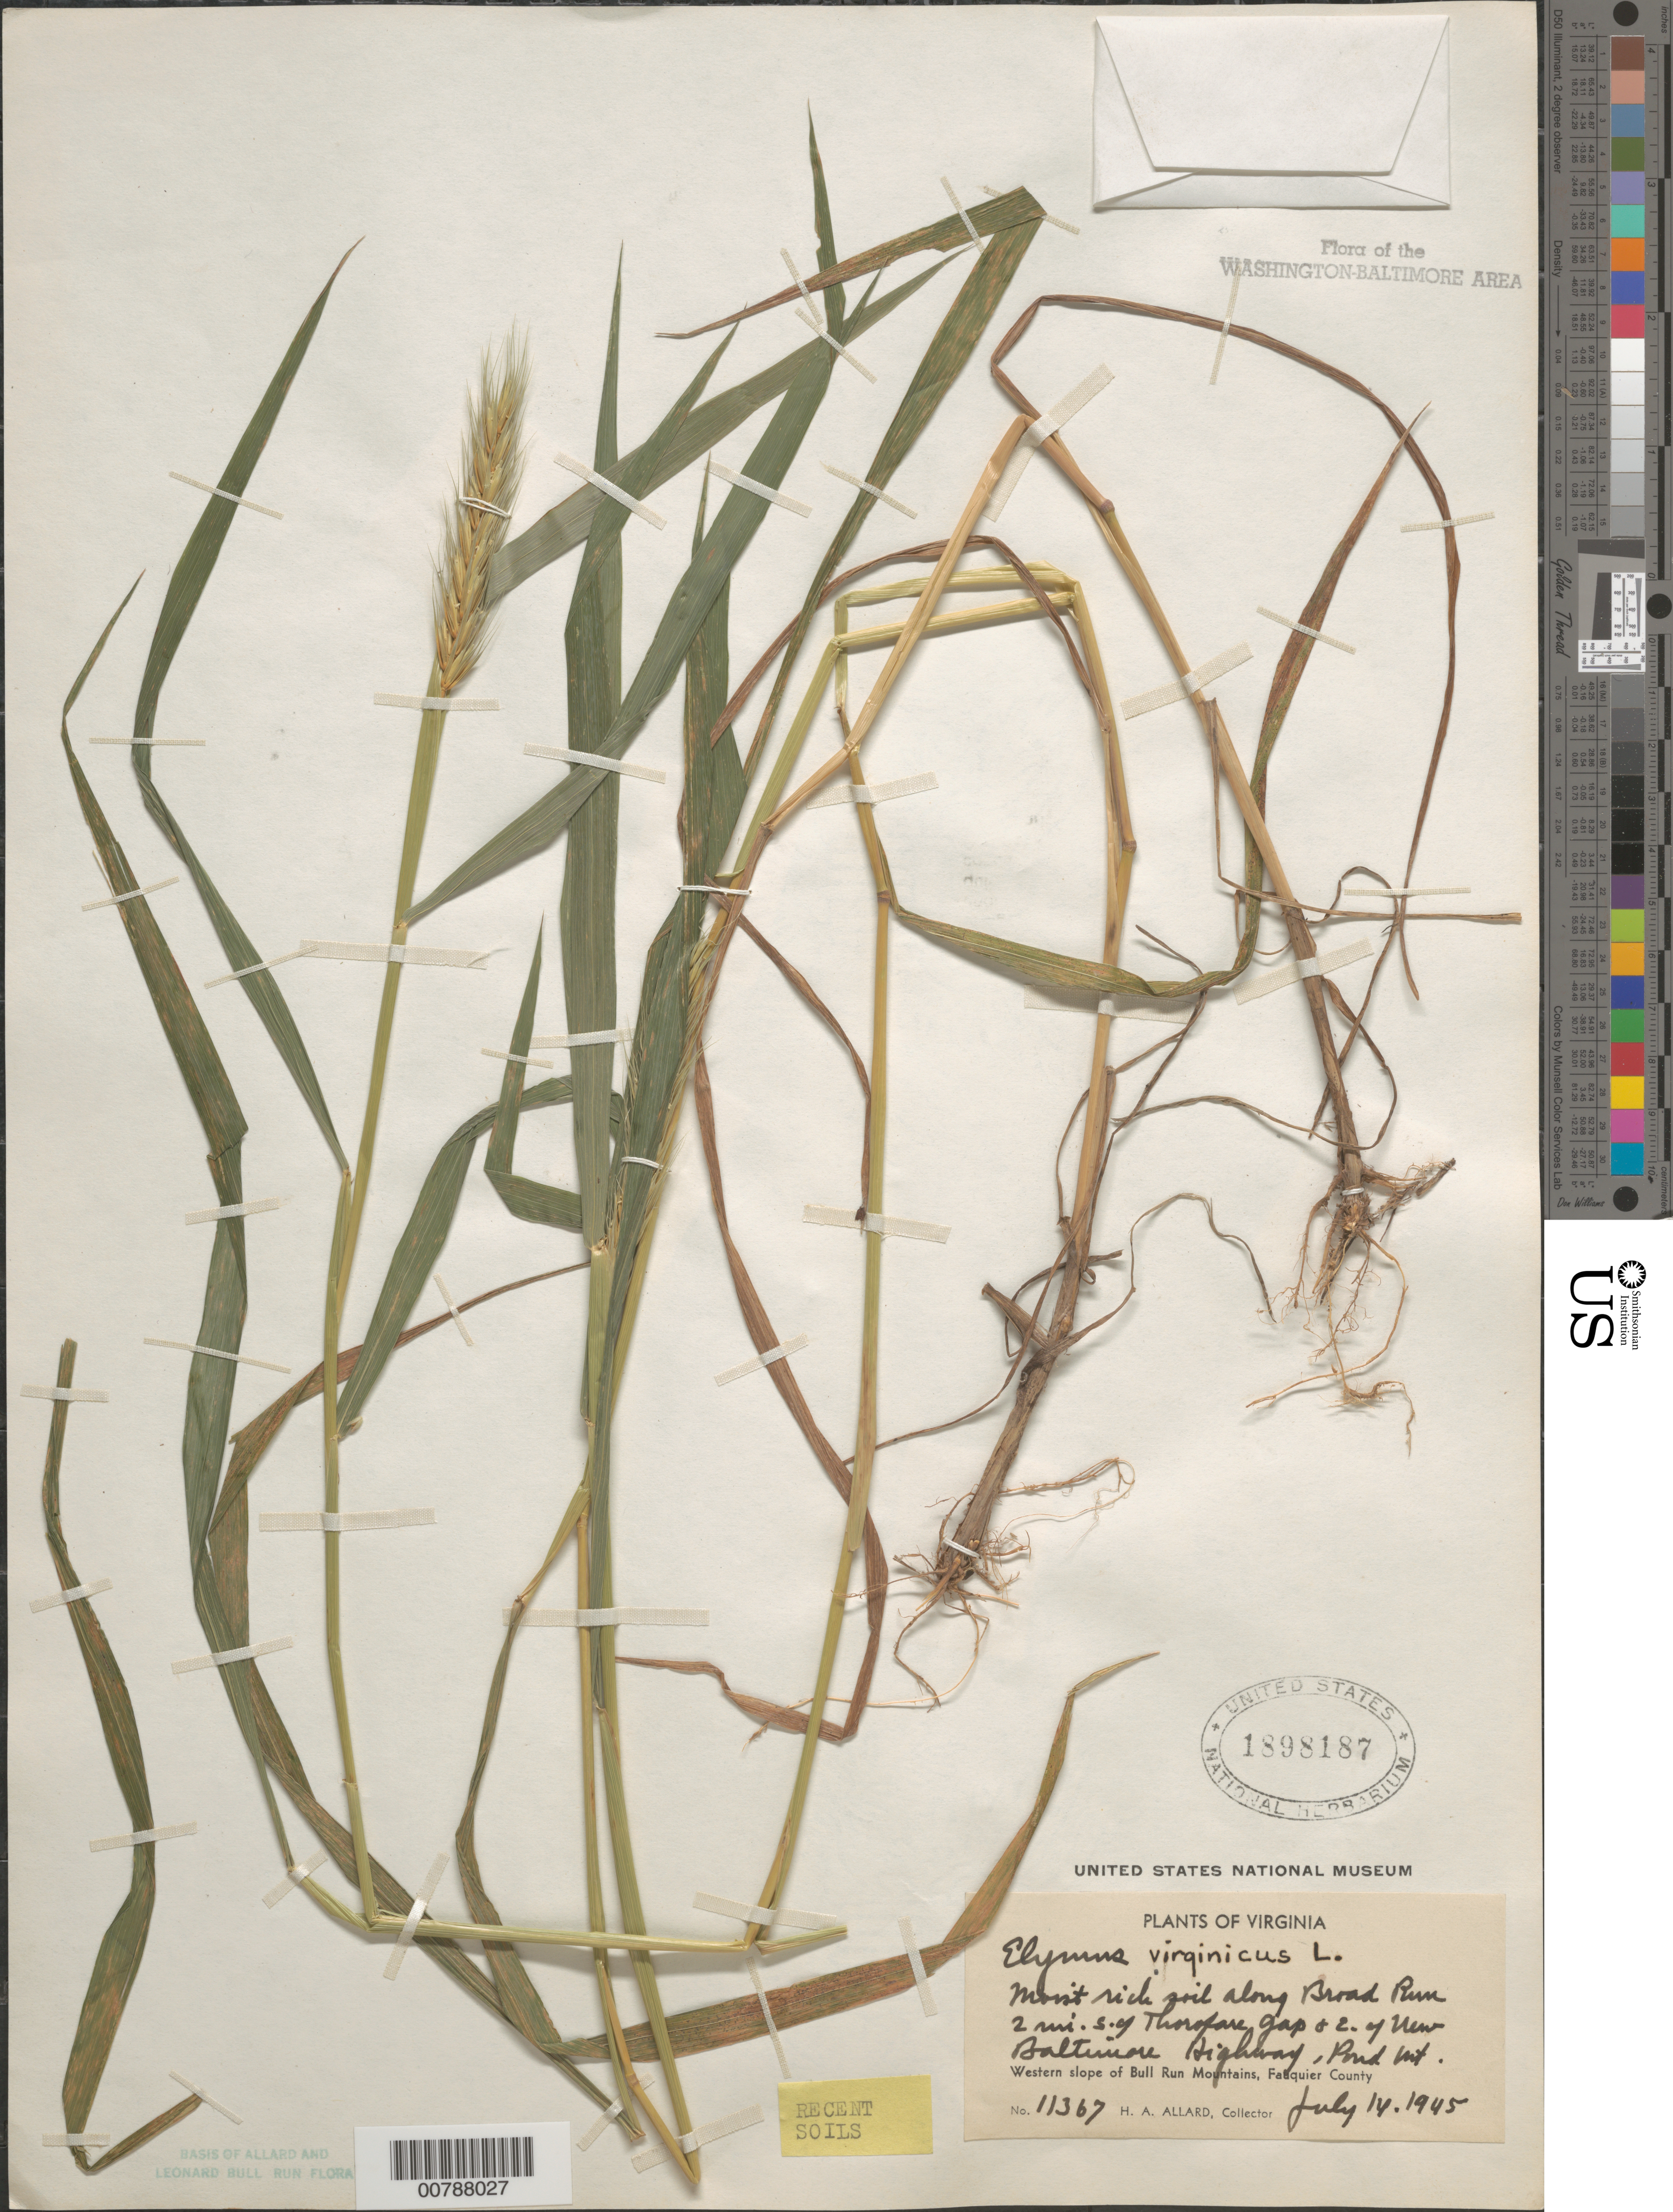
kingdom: Plantae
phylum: Tracheophyta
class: Liliopsida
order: Poales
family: Poaceae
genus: Elymus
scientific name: Elymus virginicus var. virginicus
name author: L.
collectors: H. A. Allard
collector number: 11367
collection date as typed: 14 Jul 1945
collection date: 1945-07-14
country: United States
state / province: Virginia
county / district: Fauquier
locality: Broad Run, south of Thorofare Gap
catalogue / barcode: US 1898187